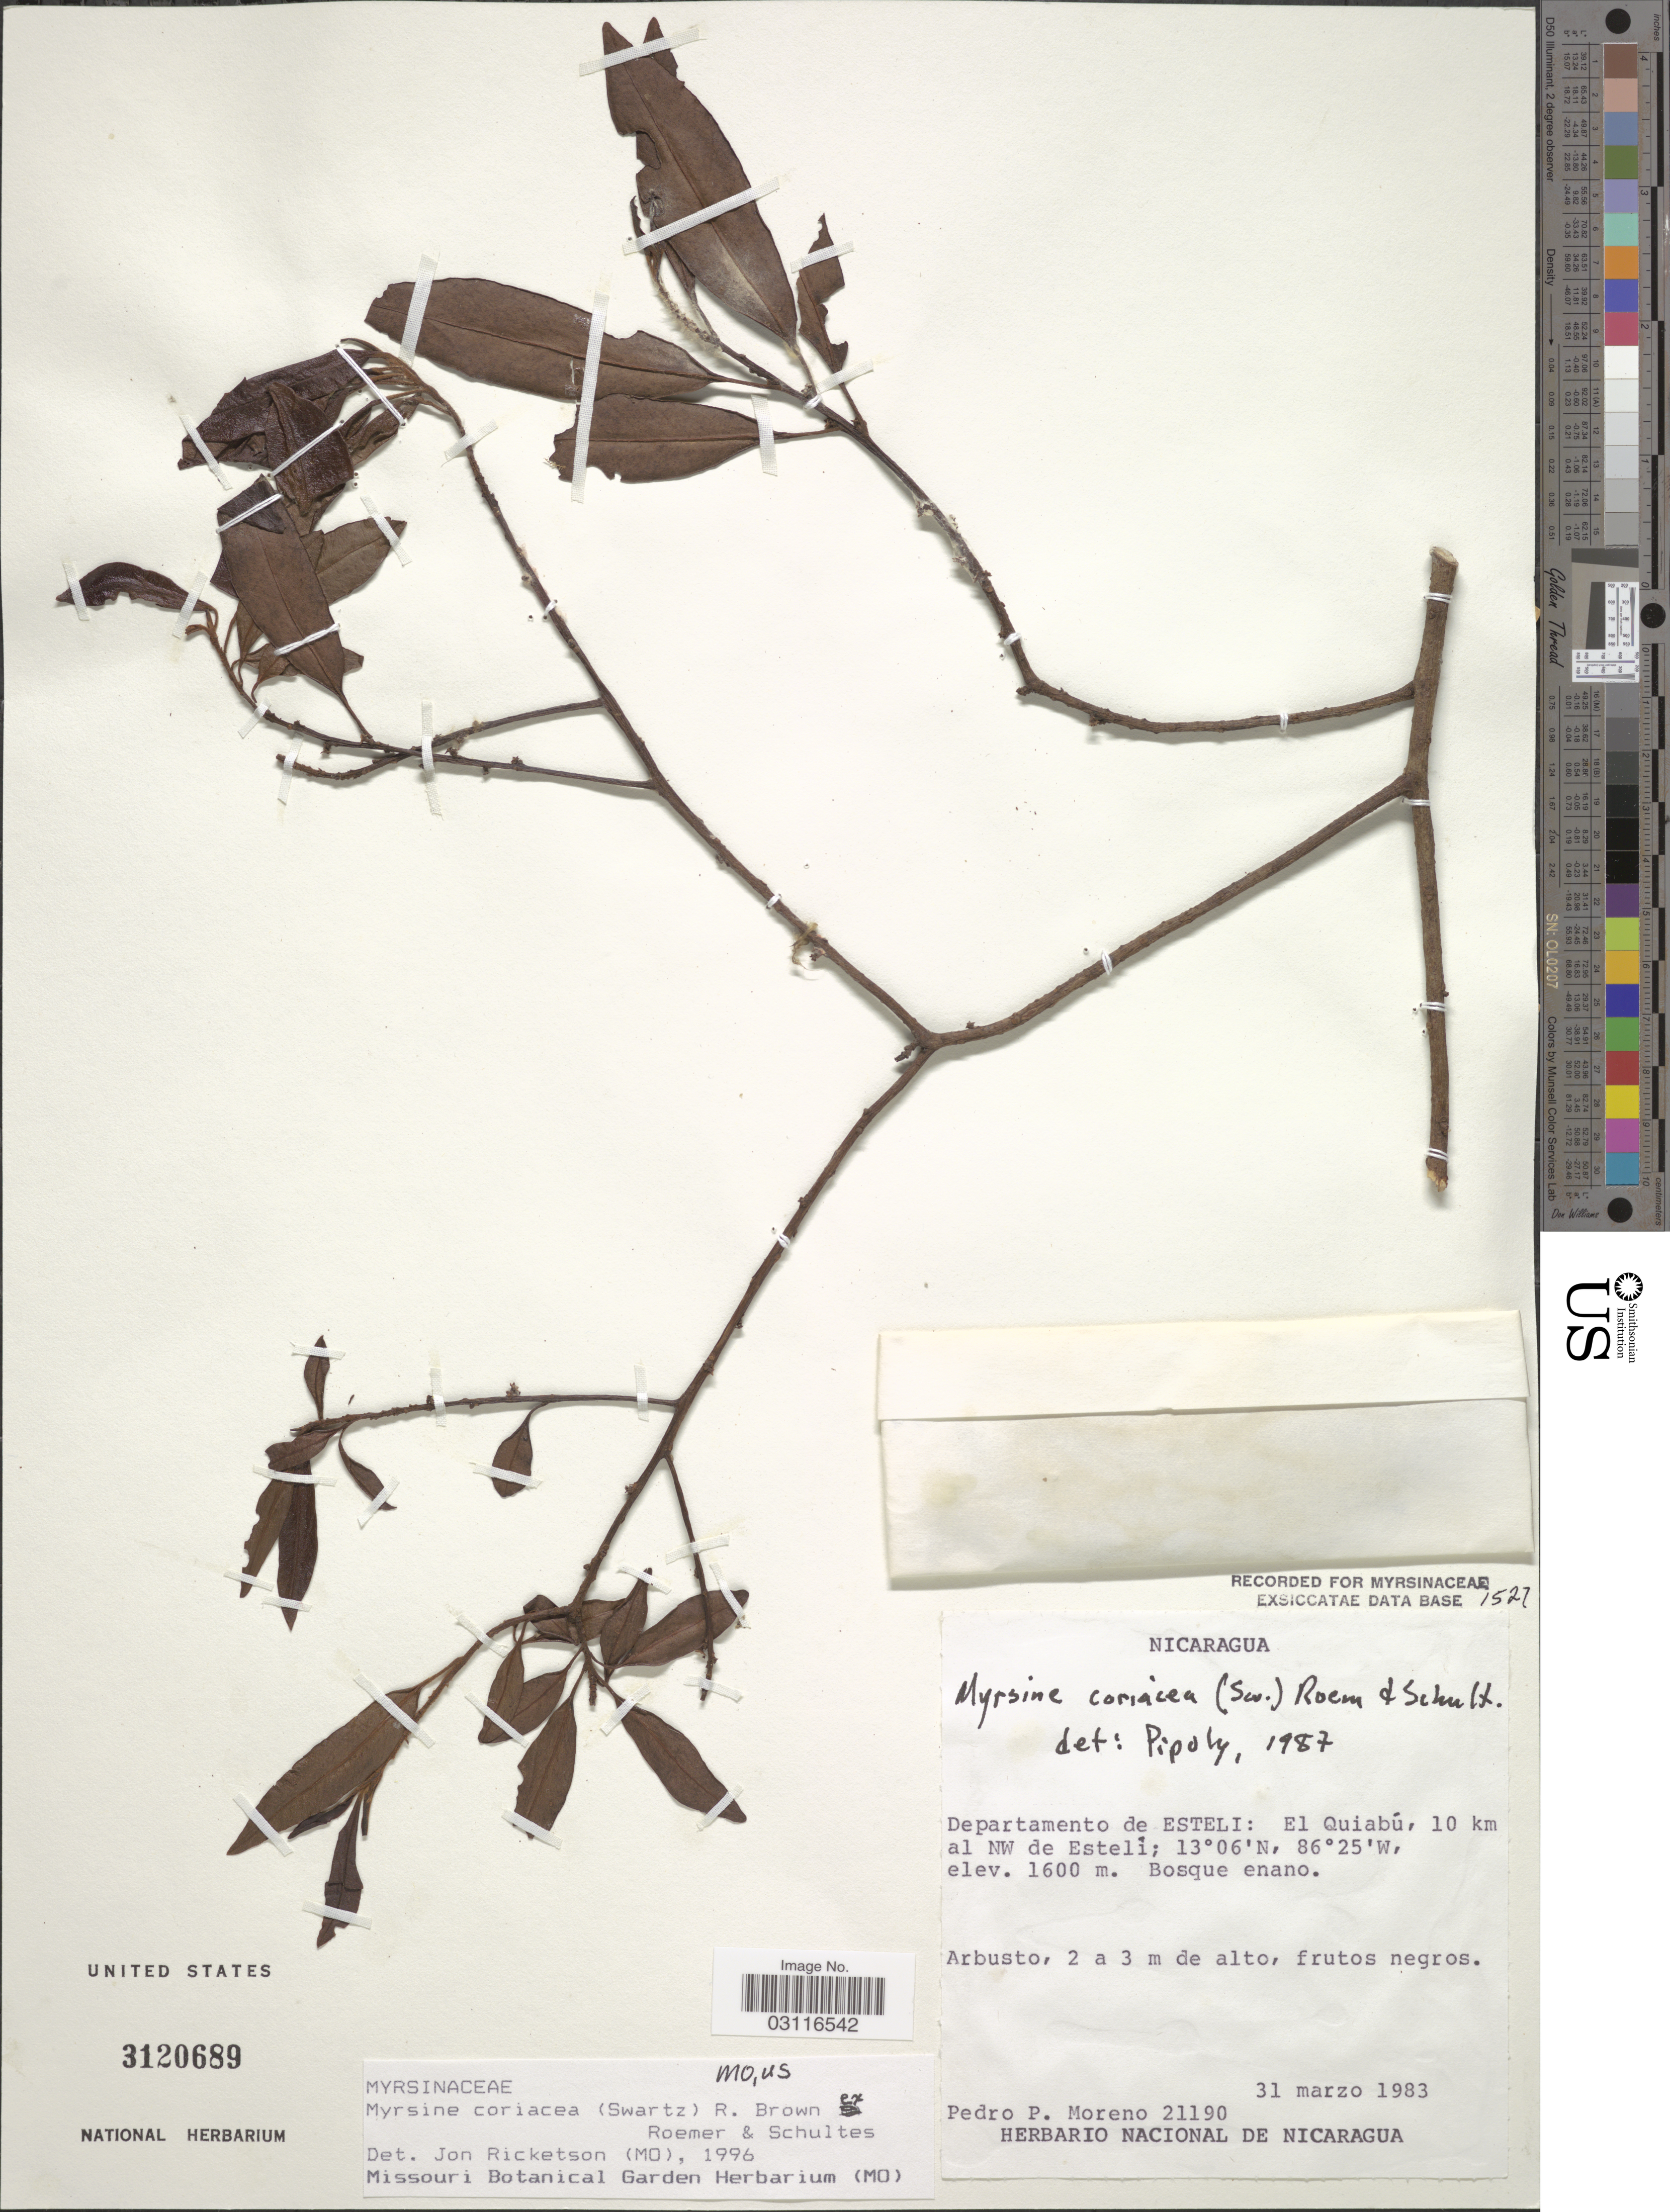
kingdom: Plantae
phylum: Tracheophyta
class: Magnoliopsida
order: Ericales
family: Primulaceae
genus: Myrsine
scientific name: Myrsine coriacea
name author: (Sw.) R. Br. ex Roem. & Schult.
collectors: P. Moreno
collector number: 21190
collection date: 1983-03-31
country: Nicaragua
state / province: Esteli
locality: Departamento de Esteli: El Quiabú, 10 km al NW de Estelí.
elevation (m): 1600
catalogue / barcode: US 3120689